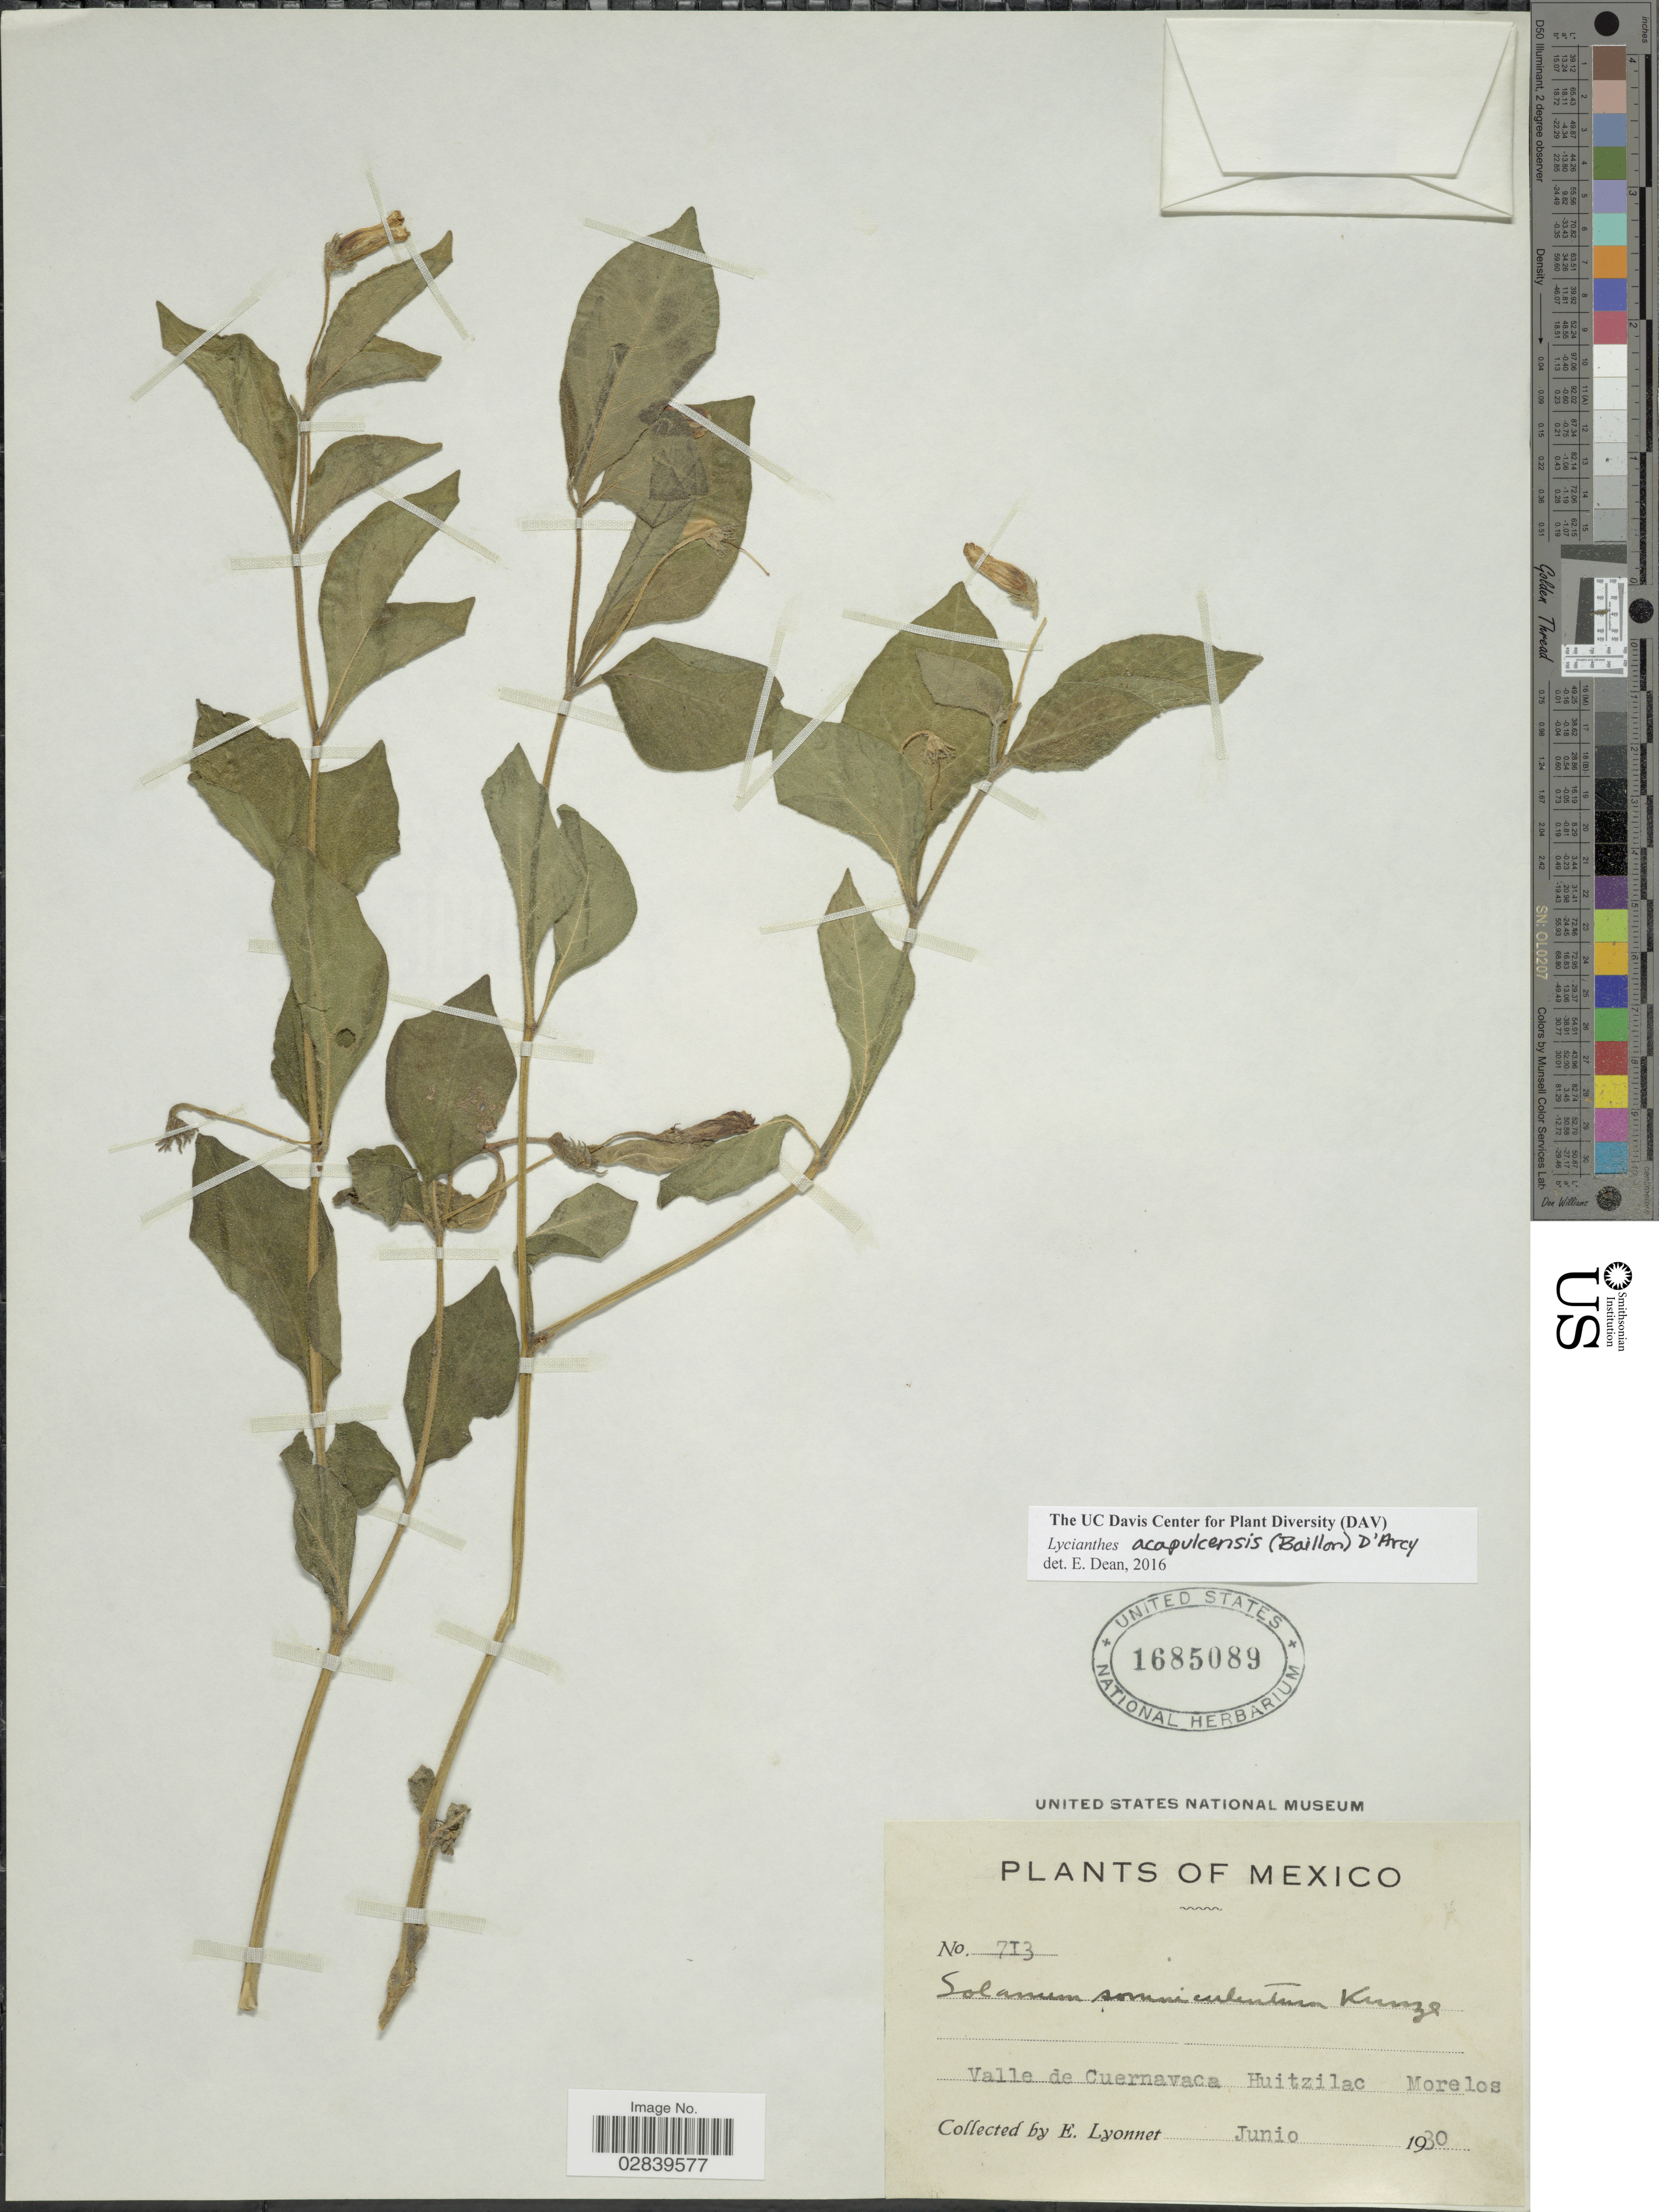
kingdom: Plantae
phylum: Tracheophyta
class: Magnoliopsida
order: Solanales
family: Solanaceae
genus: Lycianthes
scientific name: Lycianthes acapulcensis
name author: (Baill.) D'Arcy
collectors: E. Lyonnet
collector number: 713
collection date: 1930-06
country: Mexico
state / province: Morelos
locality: Valle de Cuernavaca Huitzilac.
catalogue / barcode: US 1685089